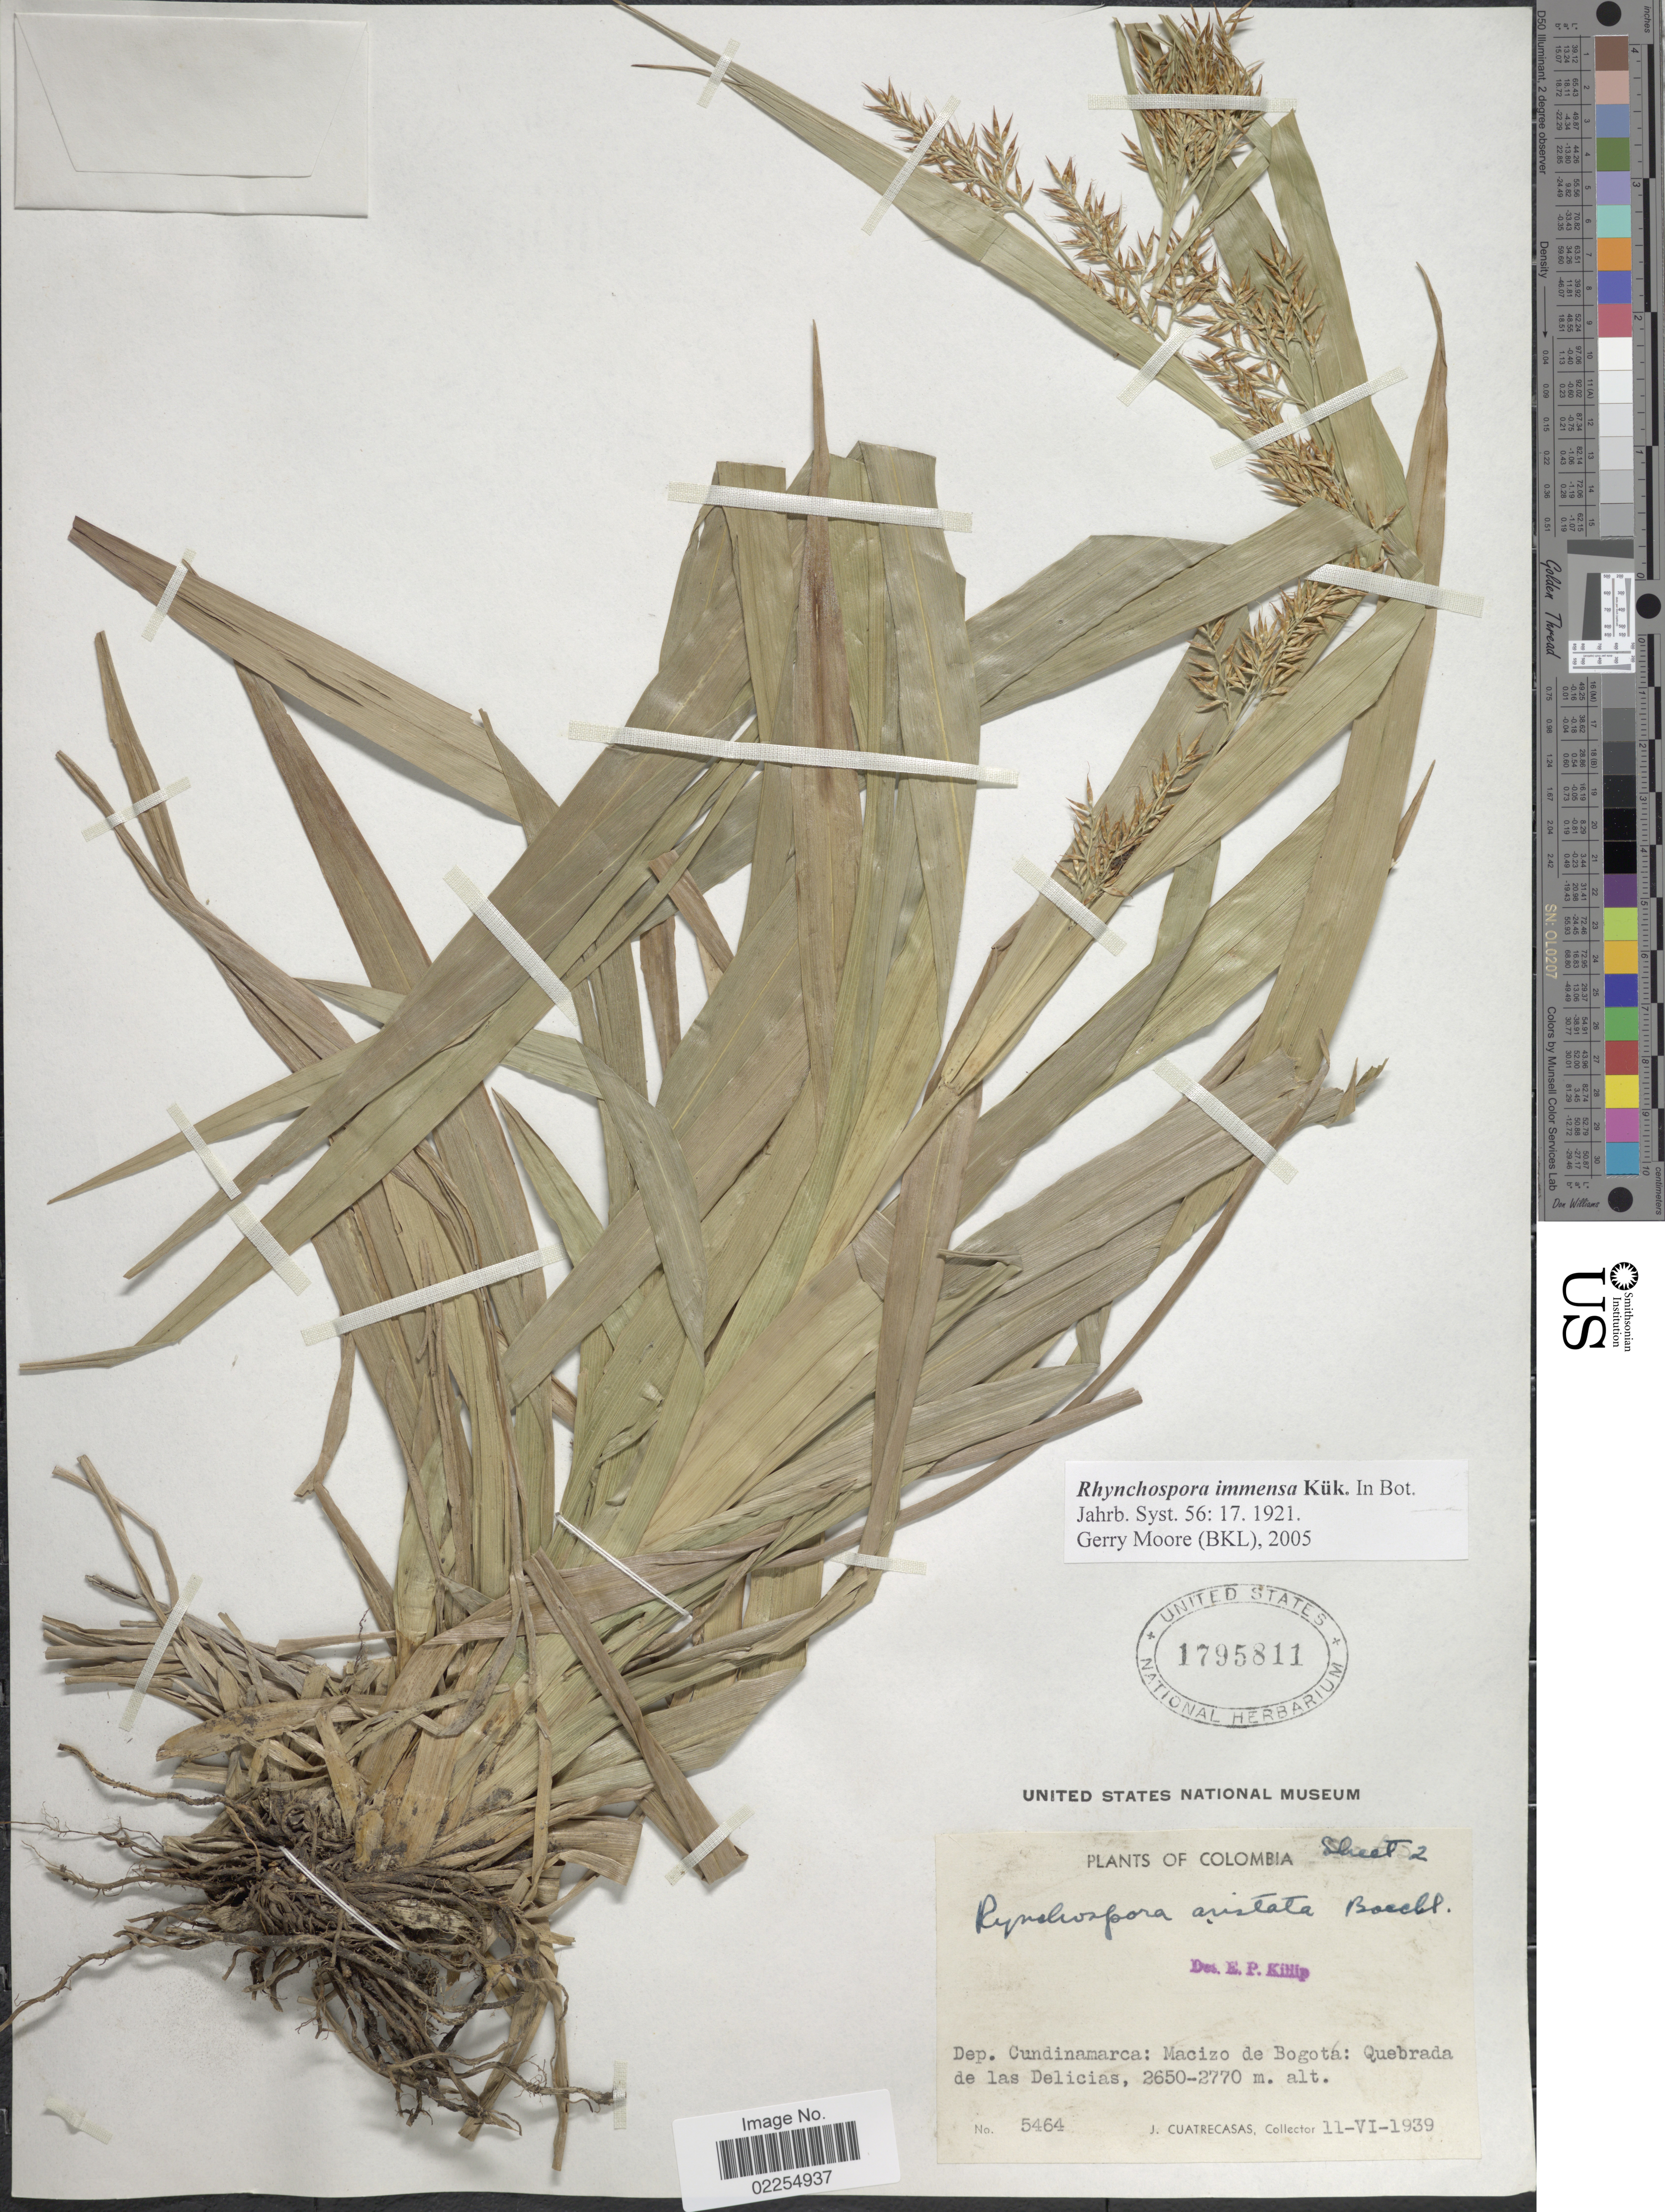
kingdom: Plantae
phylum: Tracheophyta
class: Liliopsida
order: Poales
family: Cyperaceae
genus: Rhynchospora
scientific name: Rhynchospora immensa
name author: Kük.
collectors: J. Cuatrecasas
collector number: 5464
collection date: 1939-06-11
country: Colombia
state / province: Cundinamarca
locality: Macizo de Bogota, Quebrada de las Delicias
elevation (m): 2650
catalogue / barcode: US 1795811